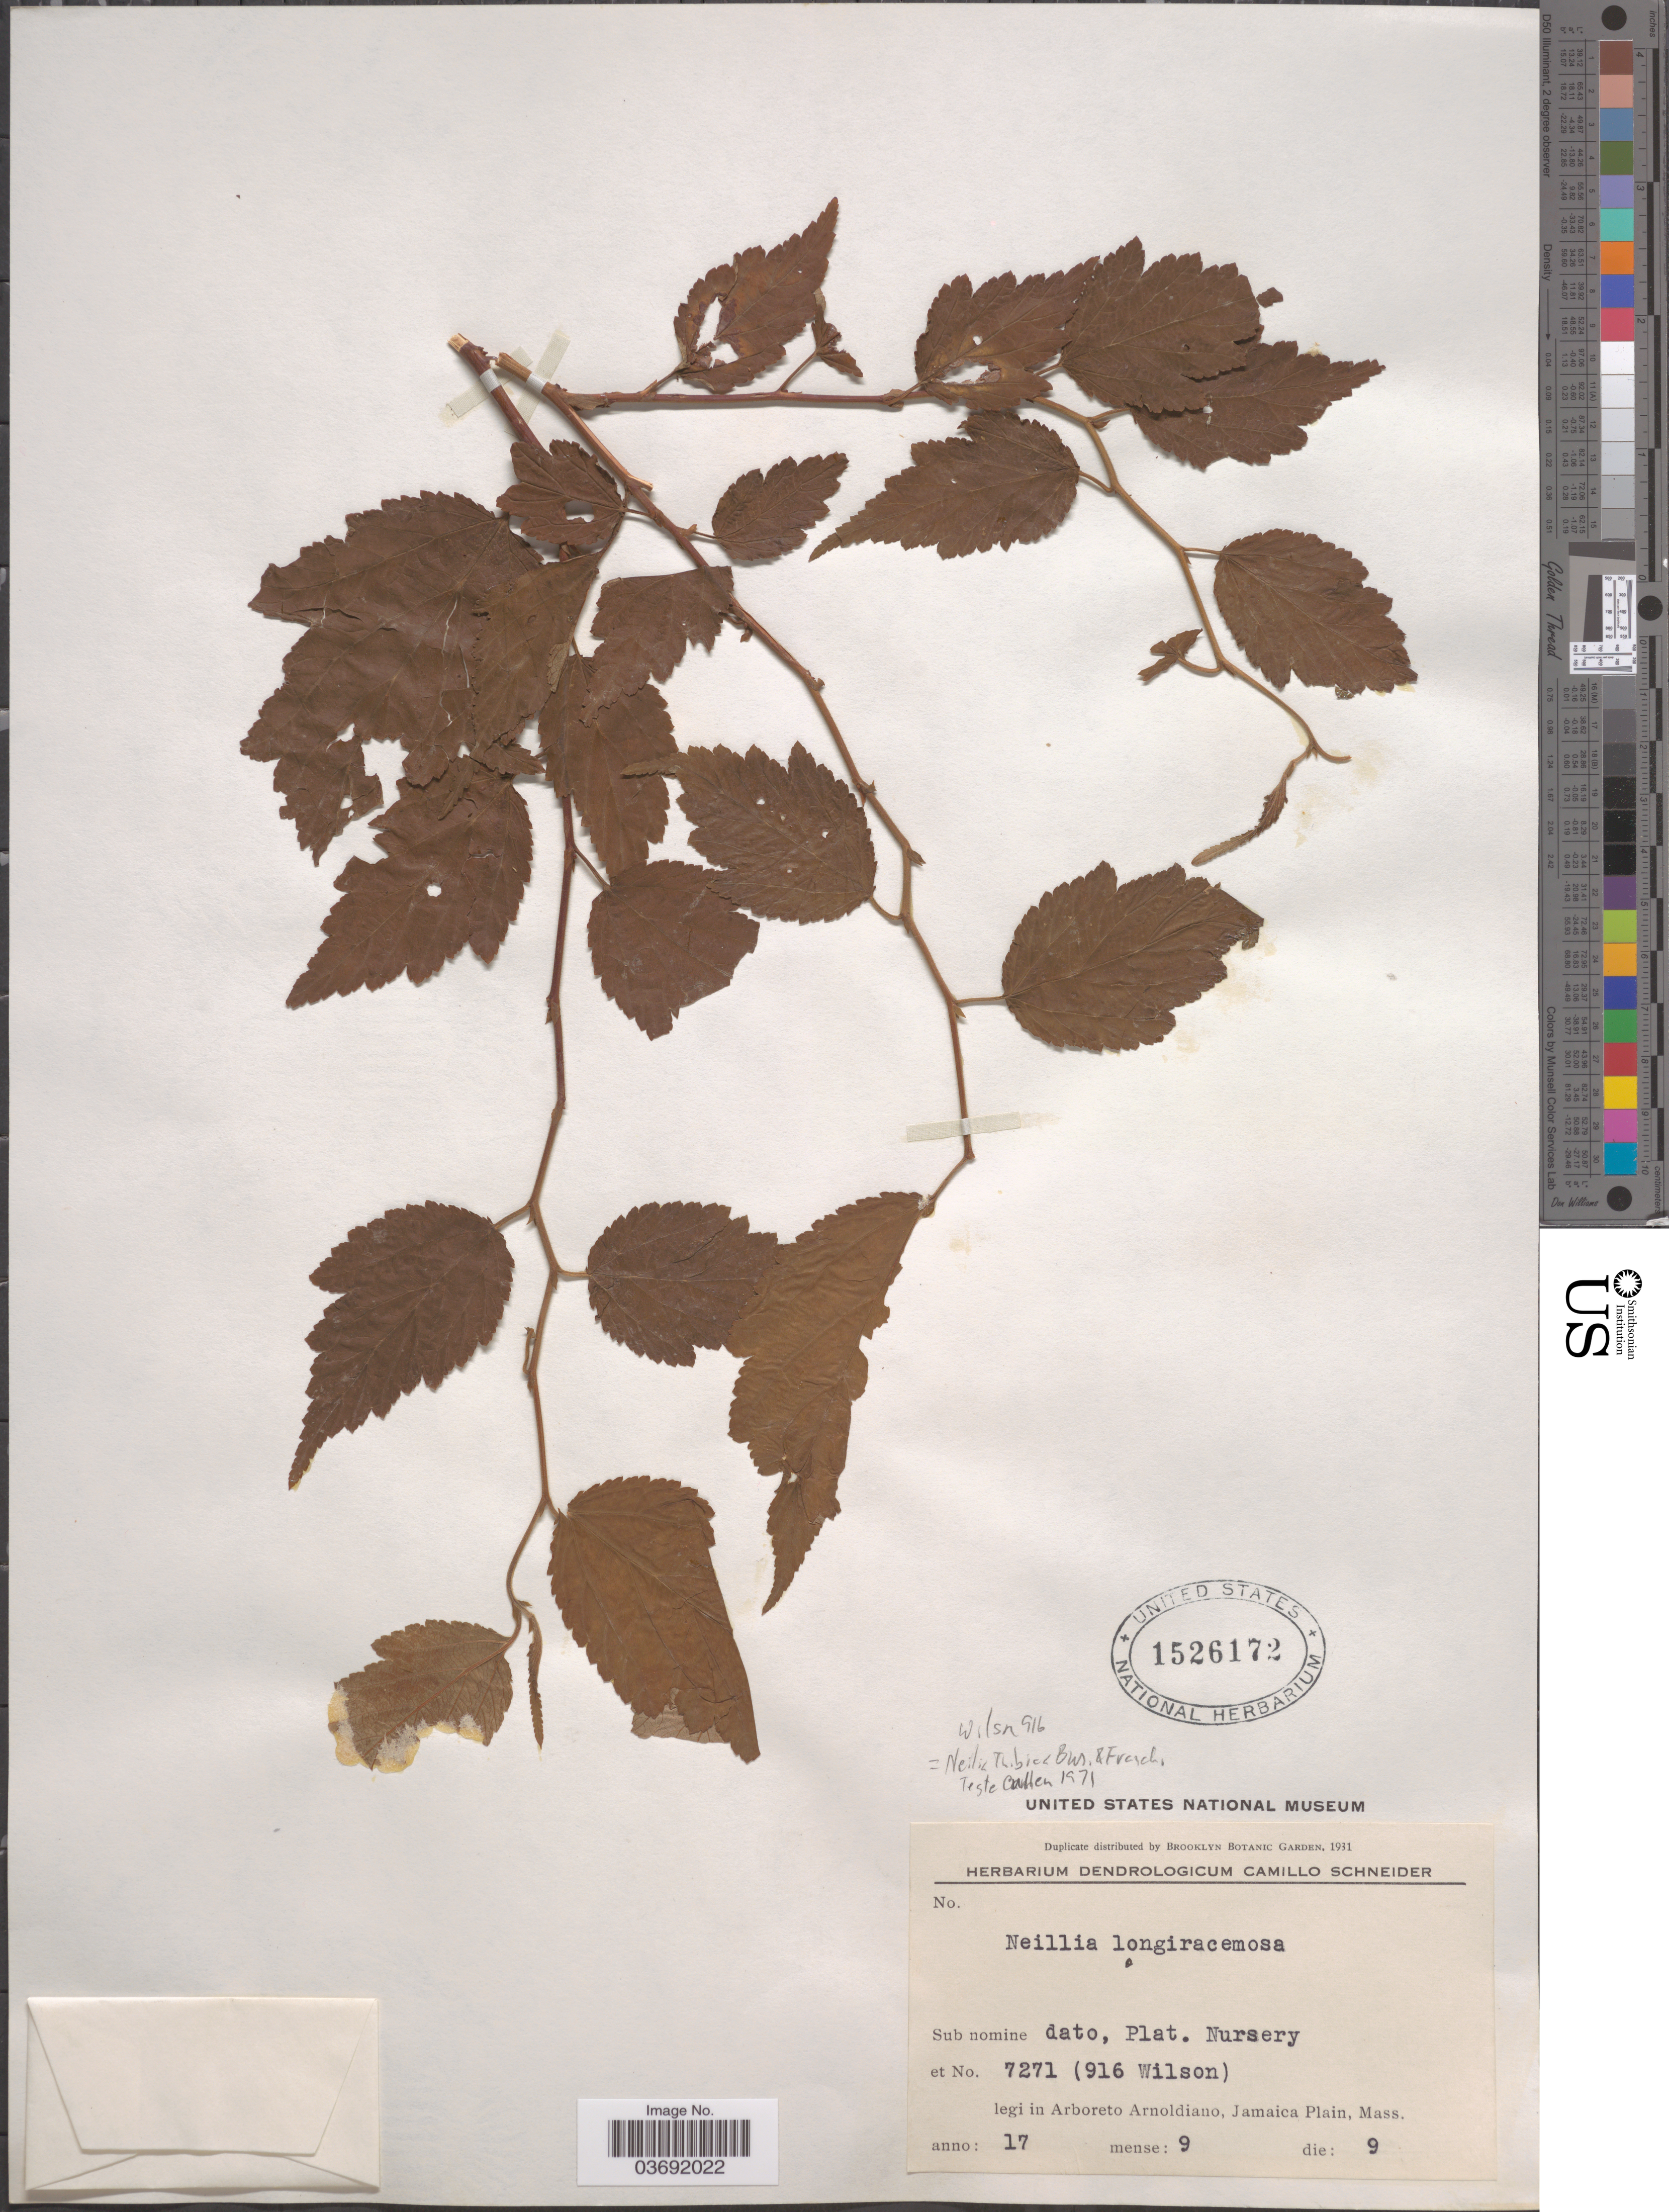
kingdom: Plantae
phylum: Tracheophyta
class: Magnoliopsida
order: Rosales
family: Rosaceae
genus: Neillia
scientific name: Neillia thibetica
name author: Bureau & Franch.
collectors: C. K. Schneider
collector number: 7271 (916 Wilson)?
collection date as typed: Transcribed d/m/y: 9/9/17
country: United States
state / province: Massachusetts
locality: Legi in Arboreto Arnoldiano, Jamaica Plain, Mass.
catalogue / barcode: US 1526172